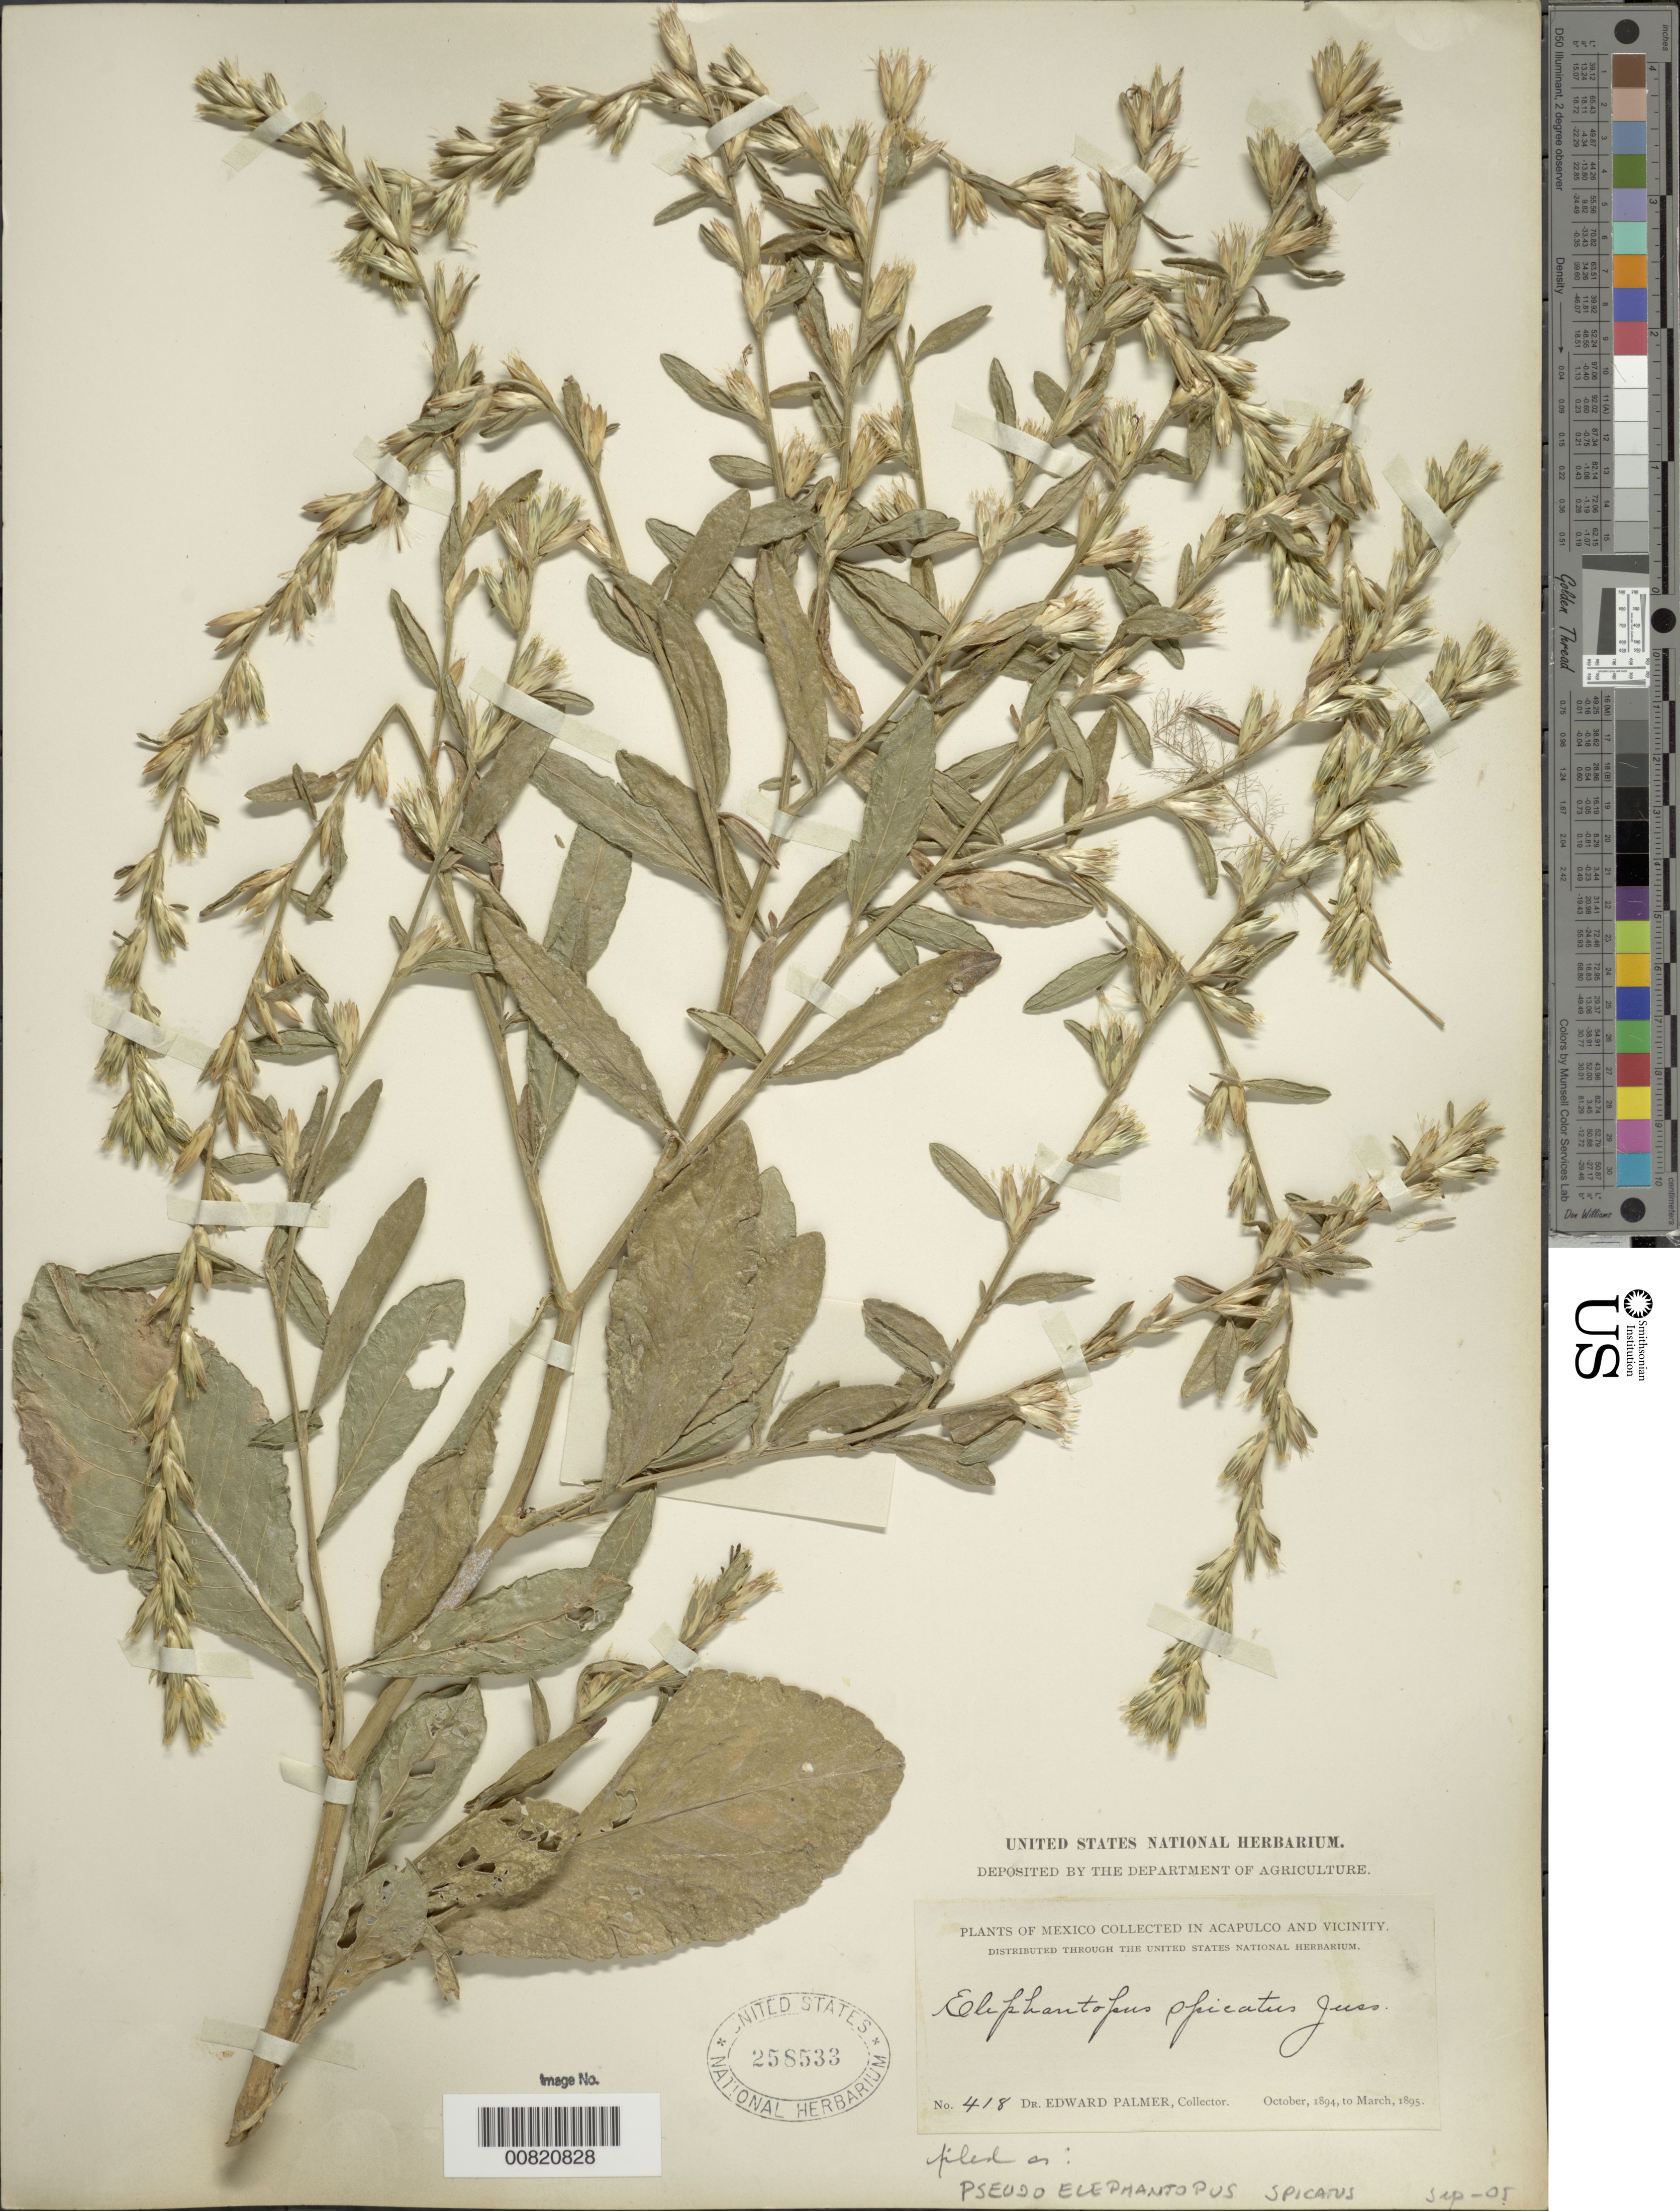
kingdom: Plantae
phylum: Tracheophyta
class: Magnoliopsida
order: Asterales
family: Asteraceae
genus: Pseudelephantopus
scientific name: Pseudelephantopus spicatus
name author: (Juss. ex Aubl.) C.F. Baker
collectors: E. Palmer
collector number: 418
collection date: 1894-10/1895-03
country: Mexico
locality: Acapulco and vicinity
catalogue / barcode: US 258533